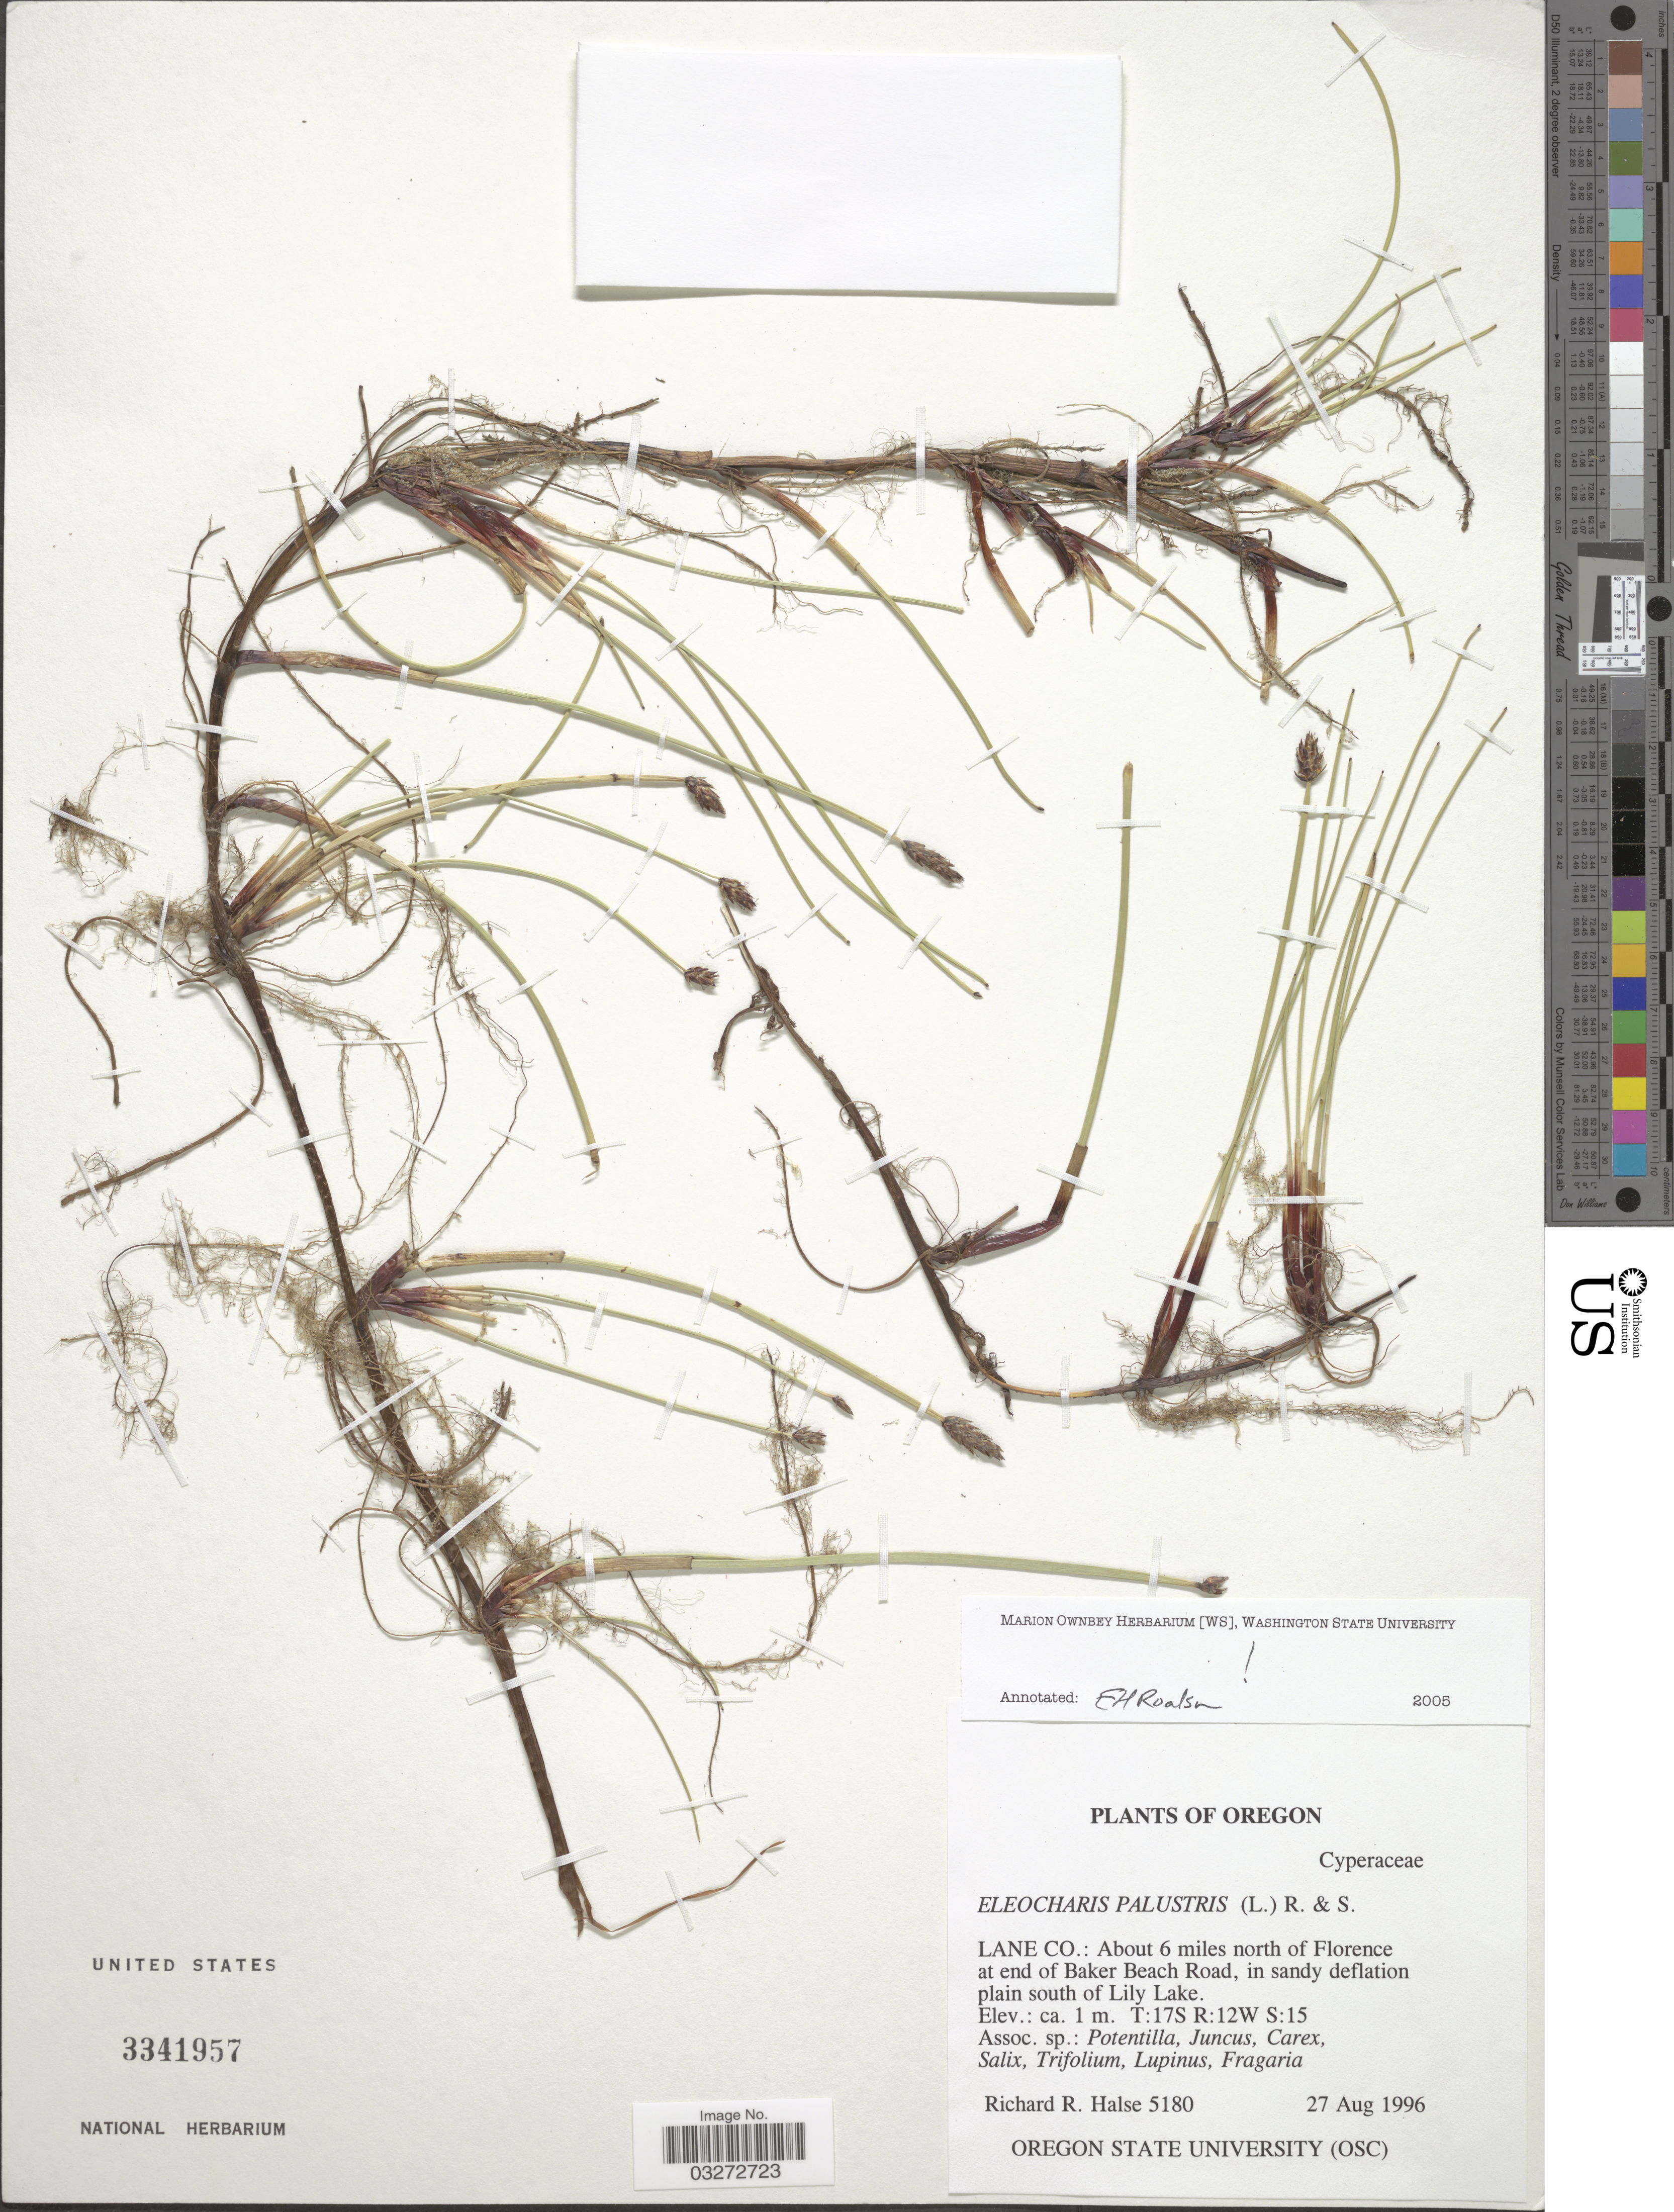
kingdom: Plantae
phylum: Tracheophyta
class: Liliopsida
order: Poales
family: Cyperaceae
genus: Eleocharis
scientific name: Eleocharis palustris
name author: (L.) Roem. & Schult.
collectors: R. Halse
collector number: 5180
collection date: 1996-08-27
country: United States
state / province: Oregon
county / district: Lane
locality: Lane Co.: About 6 miles north of Florence at end of Baker Beach Road, in sandy deflation plain south of Lily Lake. T:17S R:12W S:15.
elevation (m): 1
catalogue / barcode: US 3341957